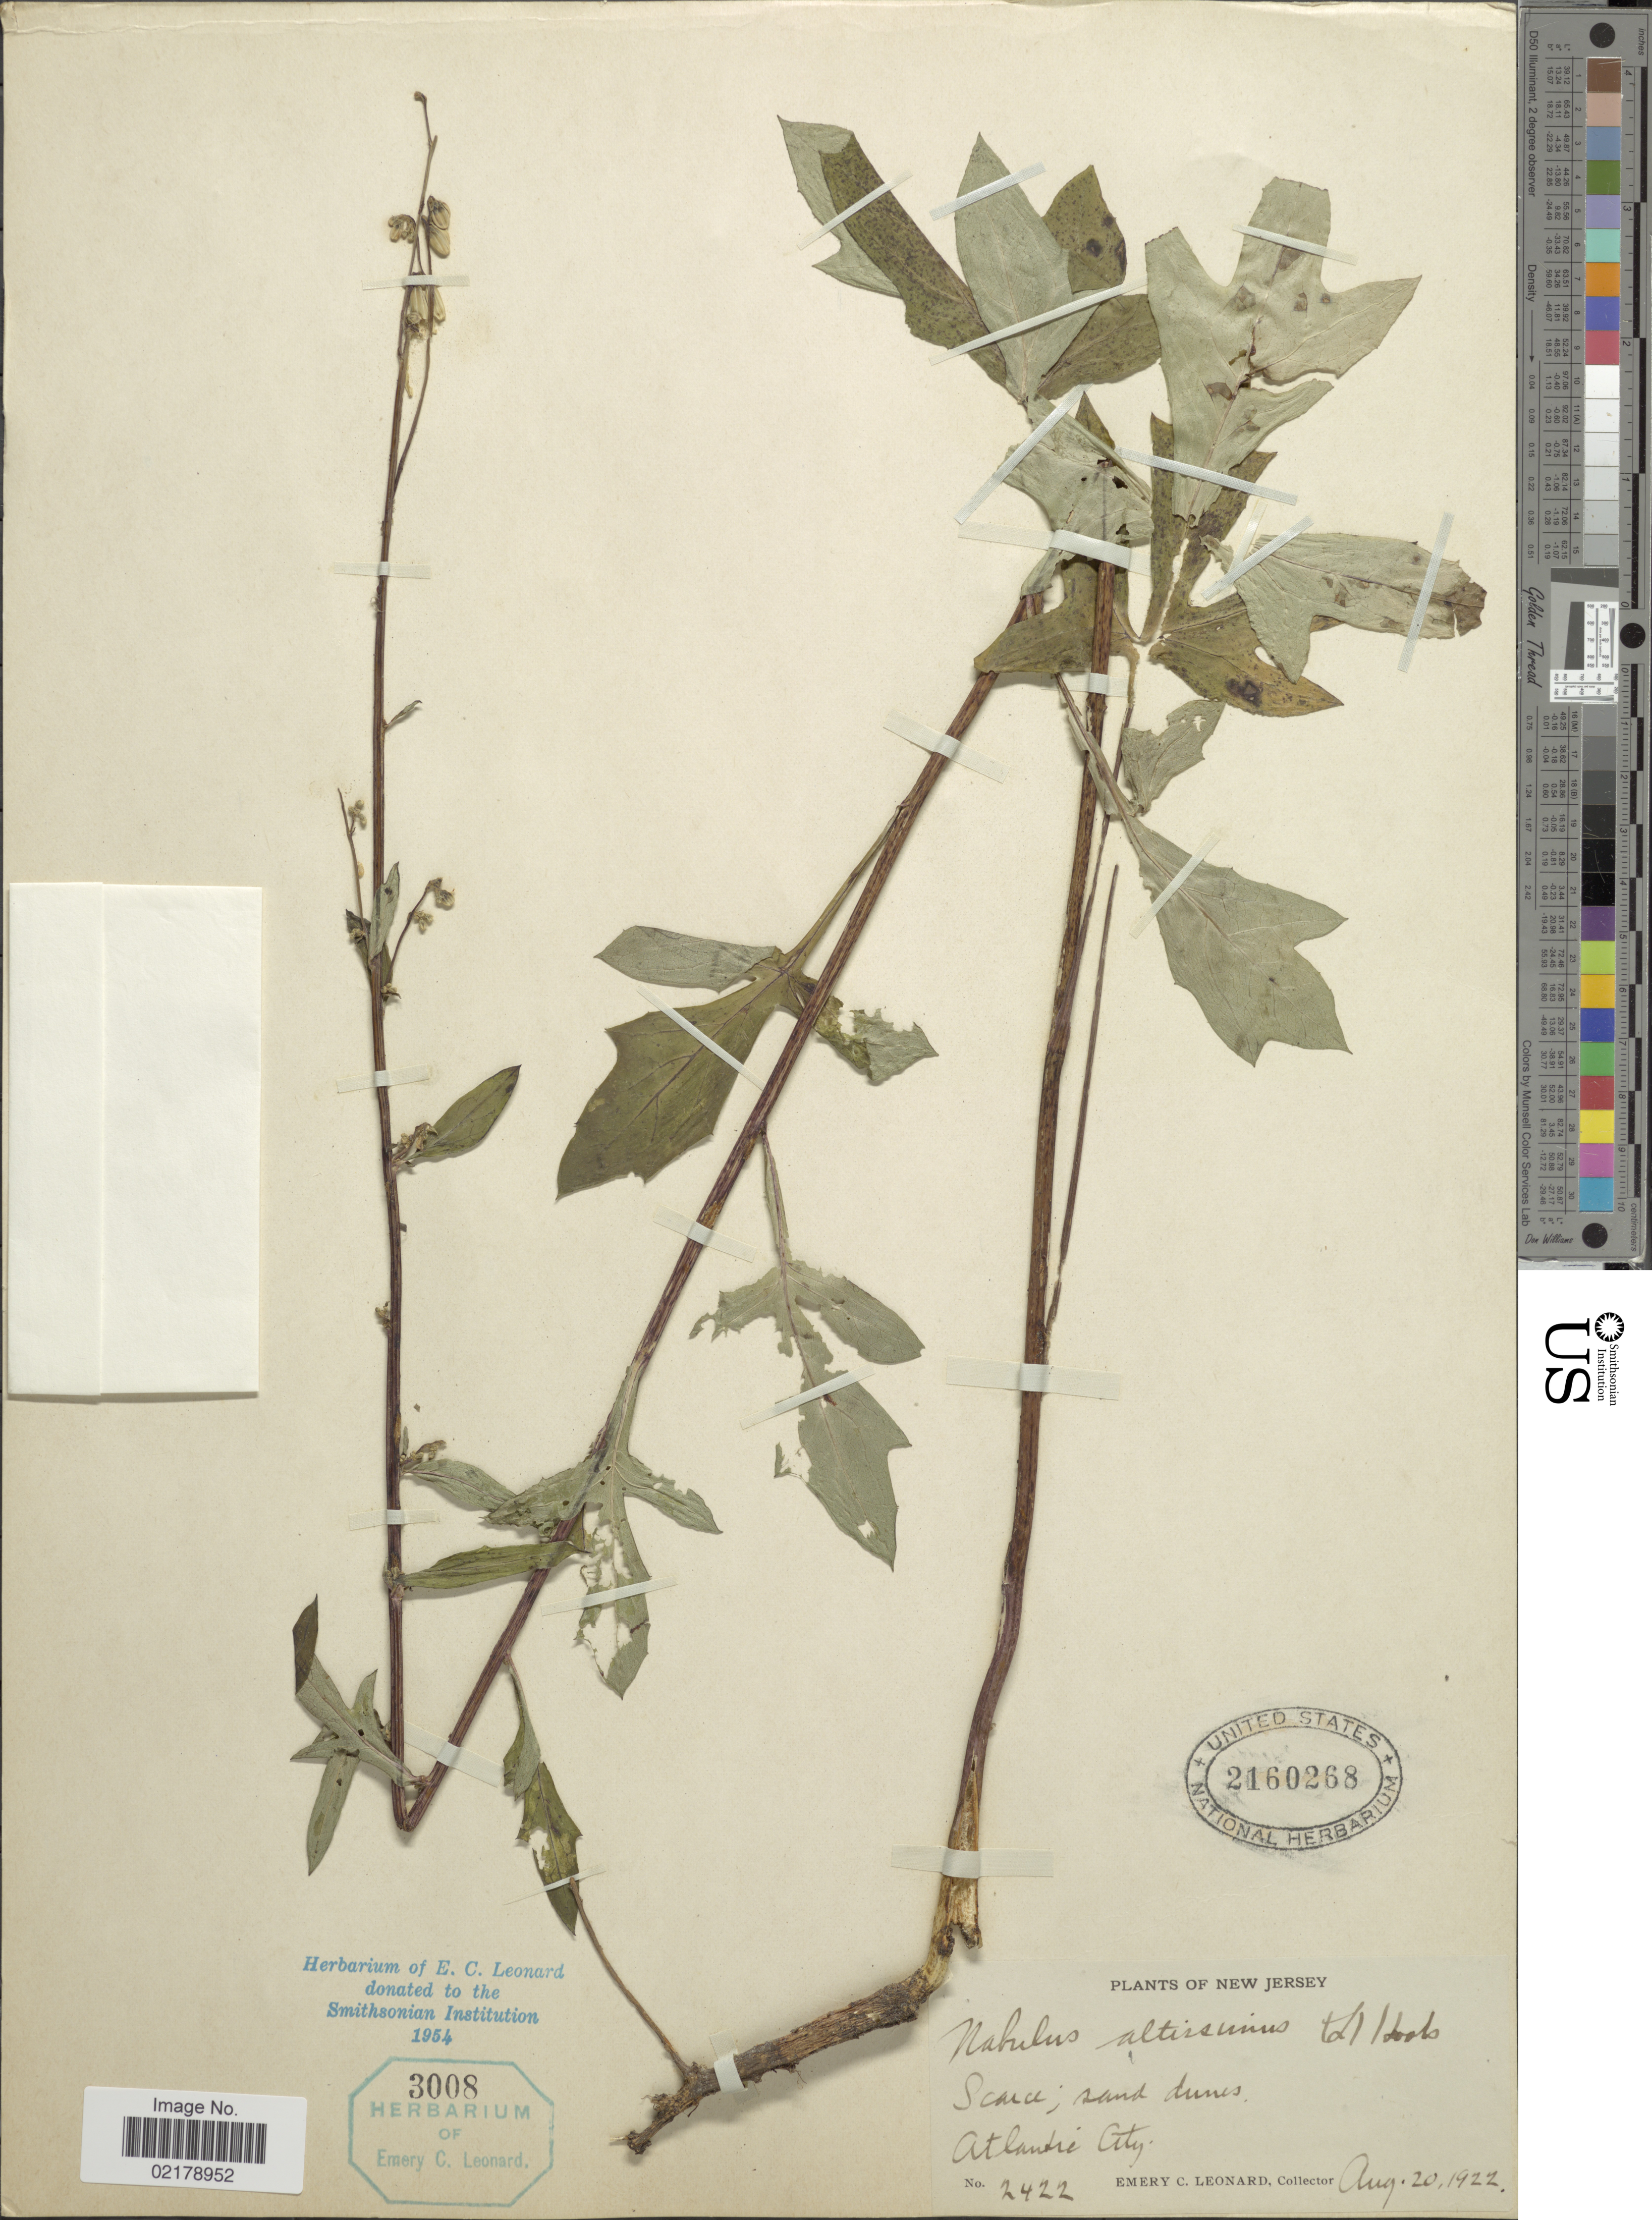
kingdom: Plantae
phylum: Tracheophyta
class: Magnoliopsida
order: Asterales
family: Asteraceae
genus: Nabalus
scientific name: Nabalus altissimus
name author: (L.) Hook.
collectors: E. C. Leonard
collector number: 2422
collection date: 1922-08-20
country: United States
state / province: New Jersey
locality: Atlantic City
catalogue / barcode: US 2160268